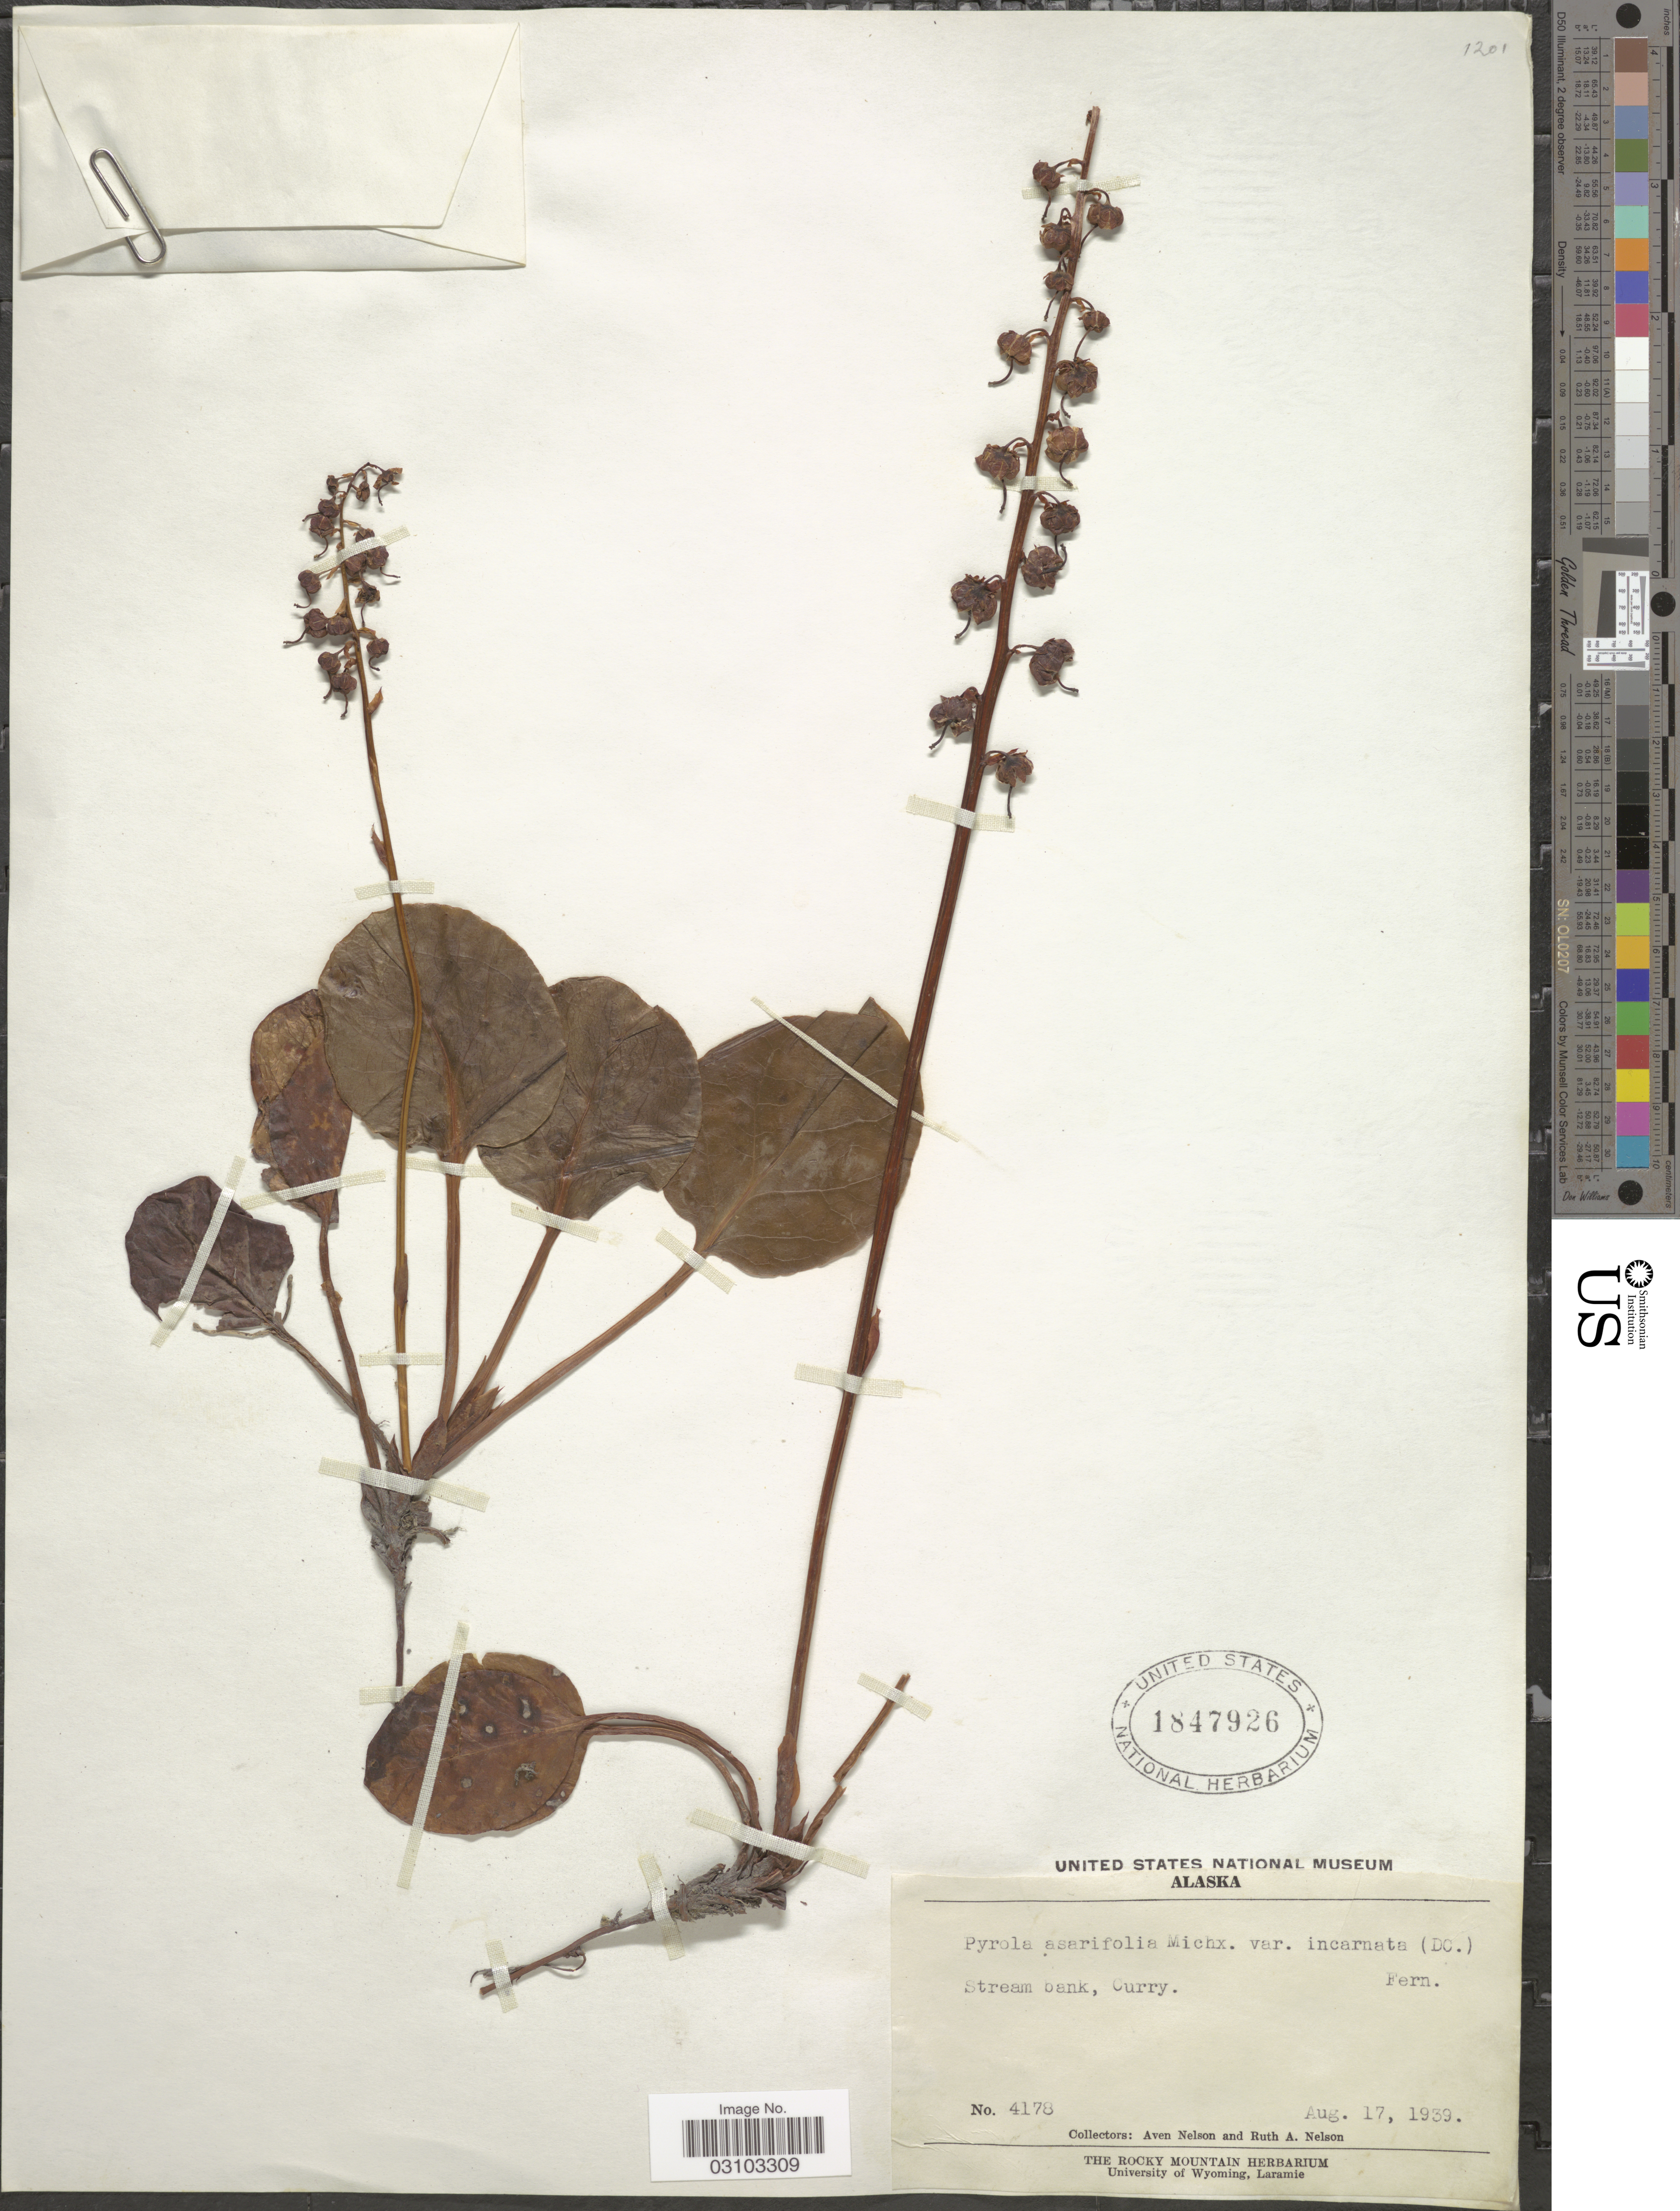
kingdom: Plantae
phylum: Tracheophyta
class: Magnoliopsida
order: Ericales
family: Ericaceae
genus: Pyrola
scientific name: Pyrola asarifolia subsp. incarnata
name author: (DC.) Haber & Hideki Takah.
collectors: A. Nelson & R. A. Nelson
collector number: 4178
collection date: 1939-08-17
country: United States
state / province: Alaska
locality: Stream bank, Curry.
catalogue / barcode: US 1847926